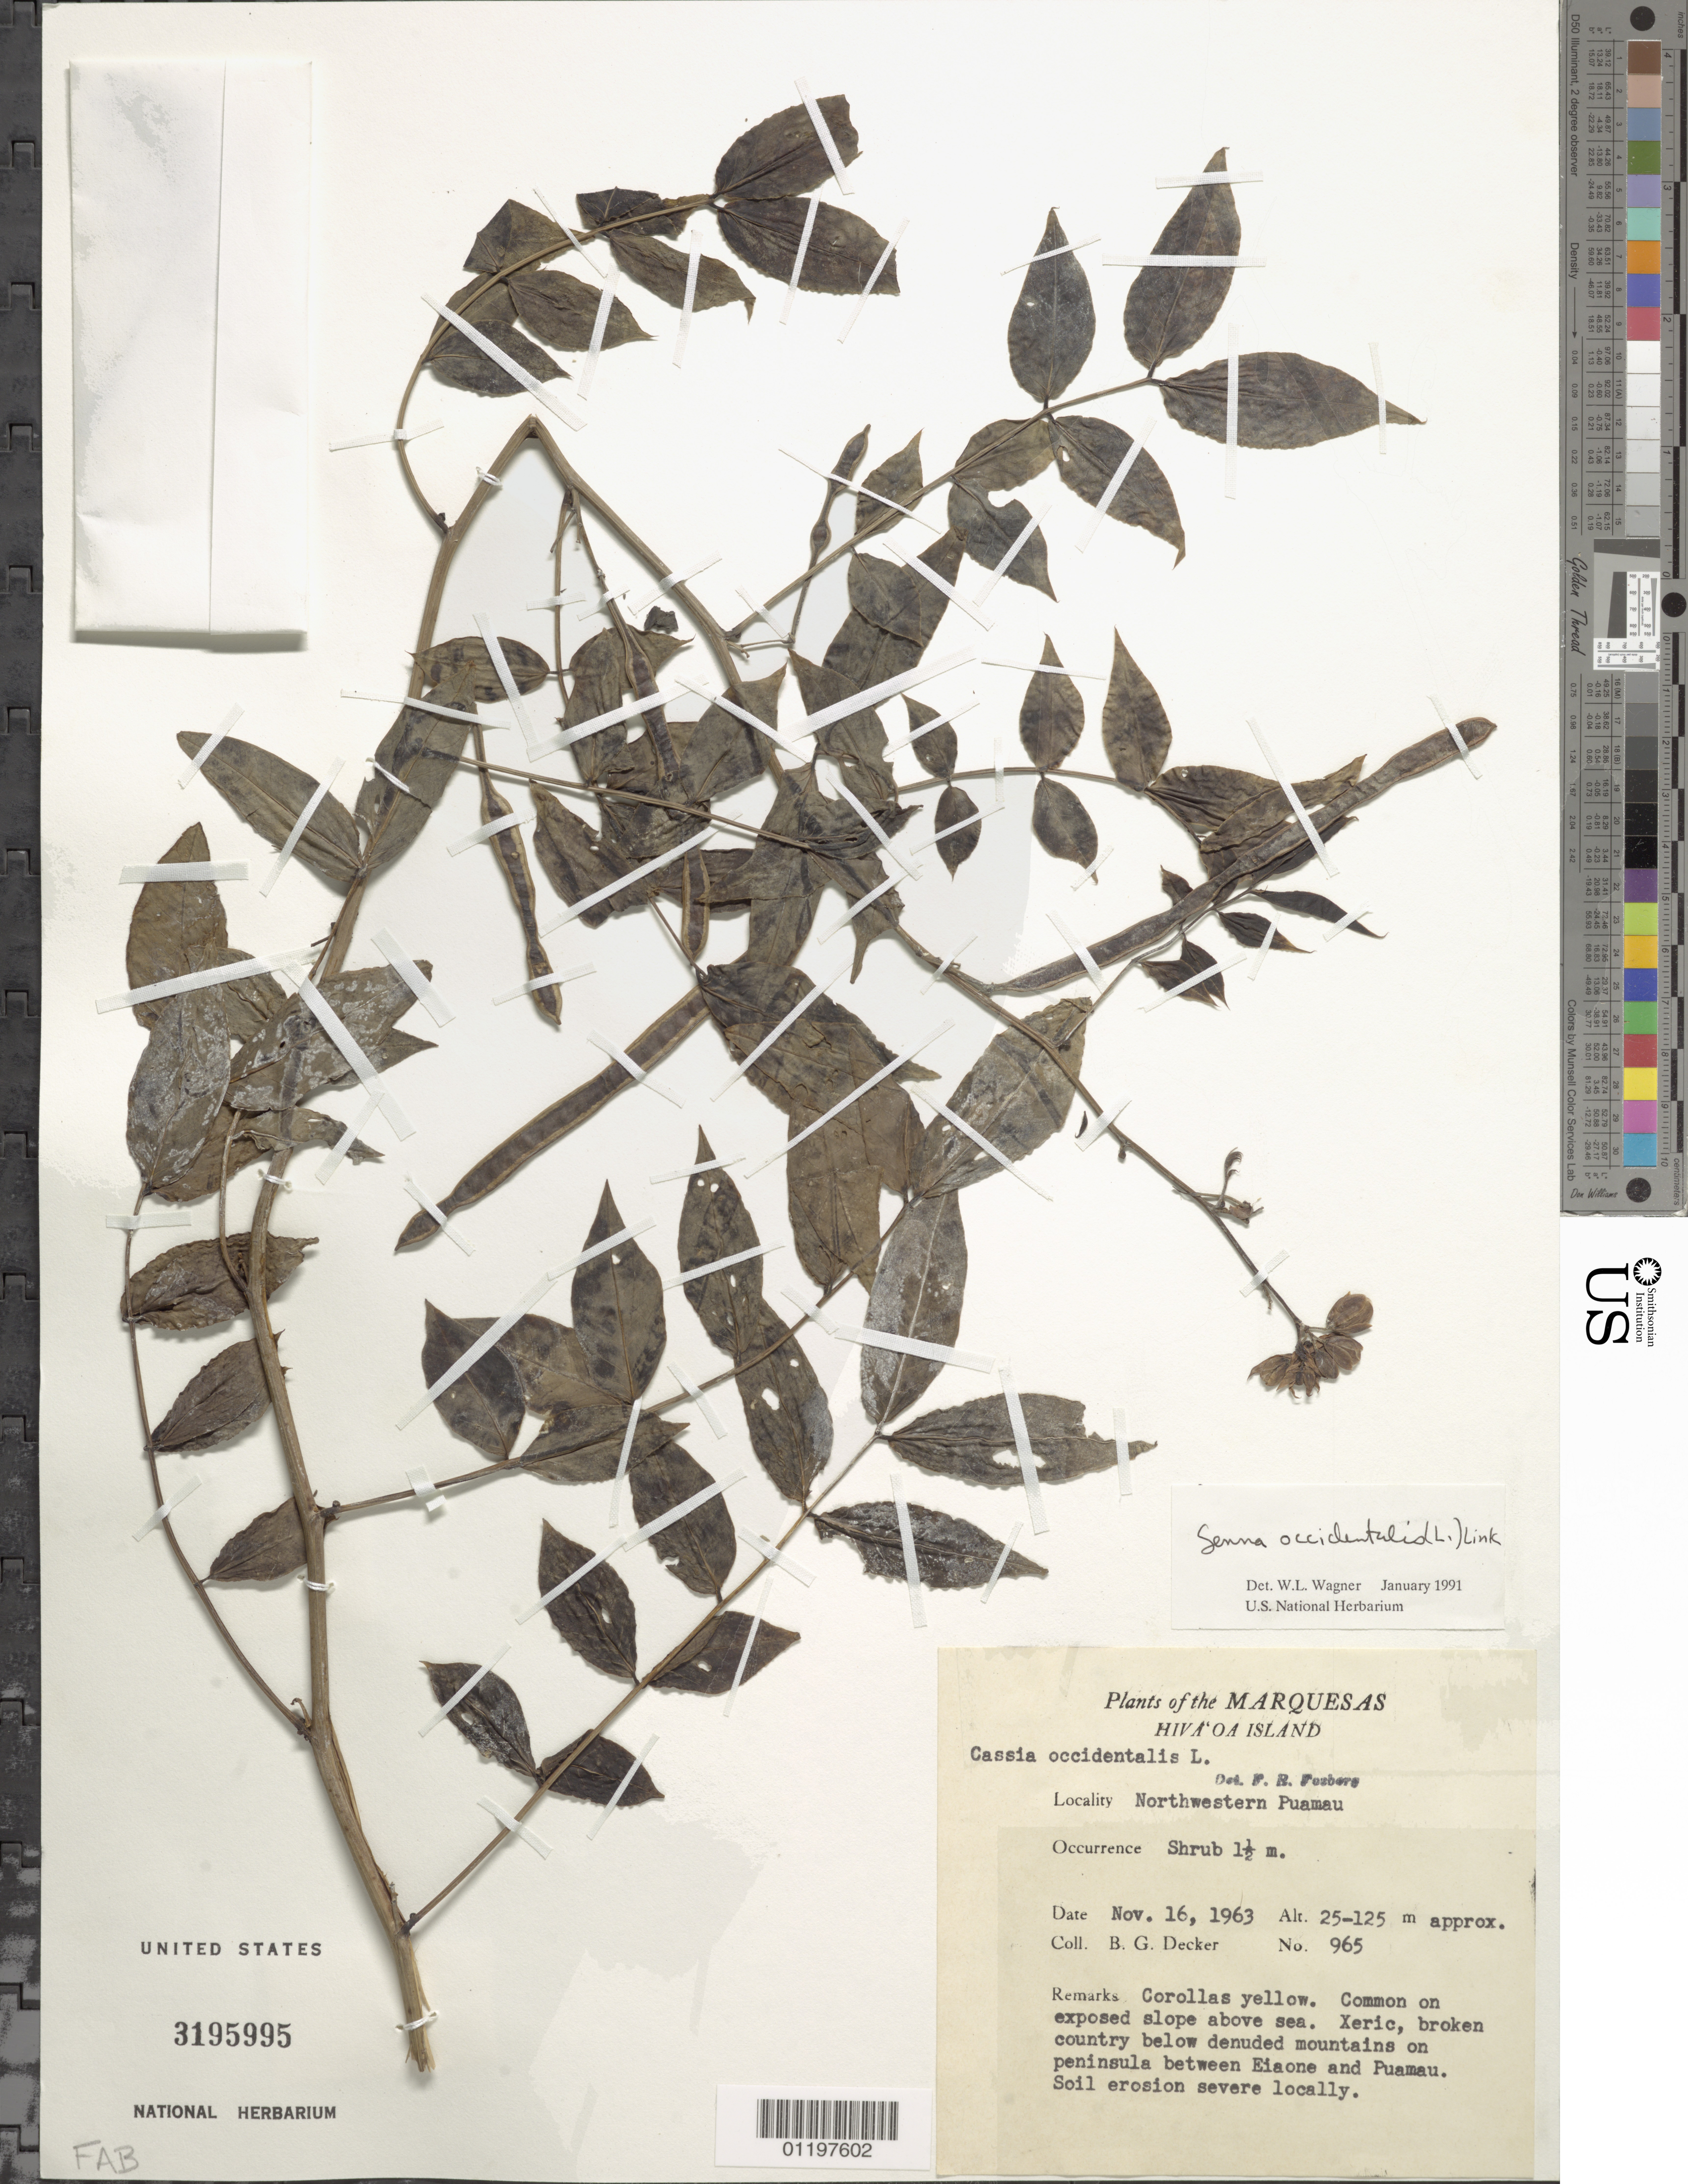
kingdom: Plantae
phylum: Tracheophyta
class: Magnoliopsida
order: Fabales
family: Fabaceae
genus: Senna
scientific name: Senna occidentalis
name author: (L.) Link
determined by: Wagner, W. L., (BOT), Smithsonian Institution - National Museum of Natural History (UNITED STATES)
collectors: B. G. Decker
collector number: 965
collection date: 1963-11-16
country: French Polynesia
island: Hiva Oa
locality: NW Puamau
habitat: Common on exposed slope above sea. Xeric, broken country below denuded mountains on peninsula between Eiaone and Puamau. Soil erosion severe locally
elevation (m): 25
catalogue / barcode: US 3195995